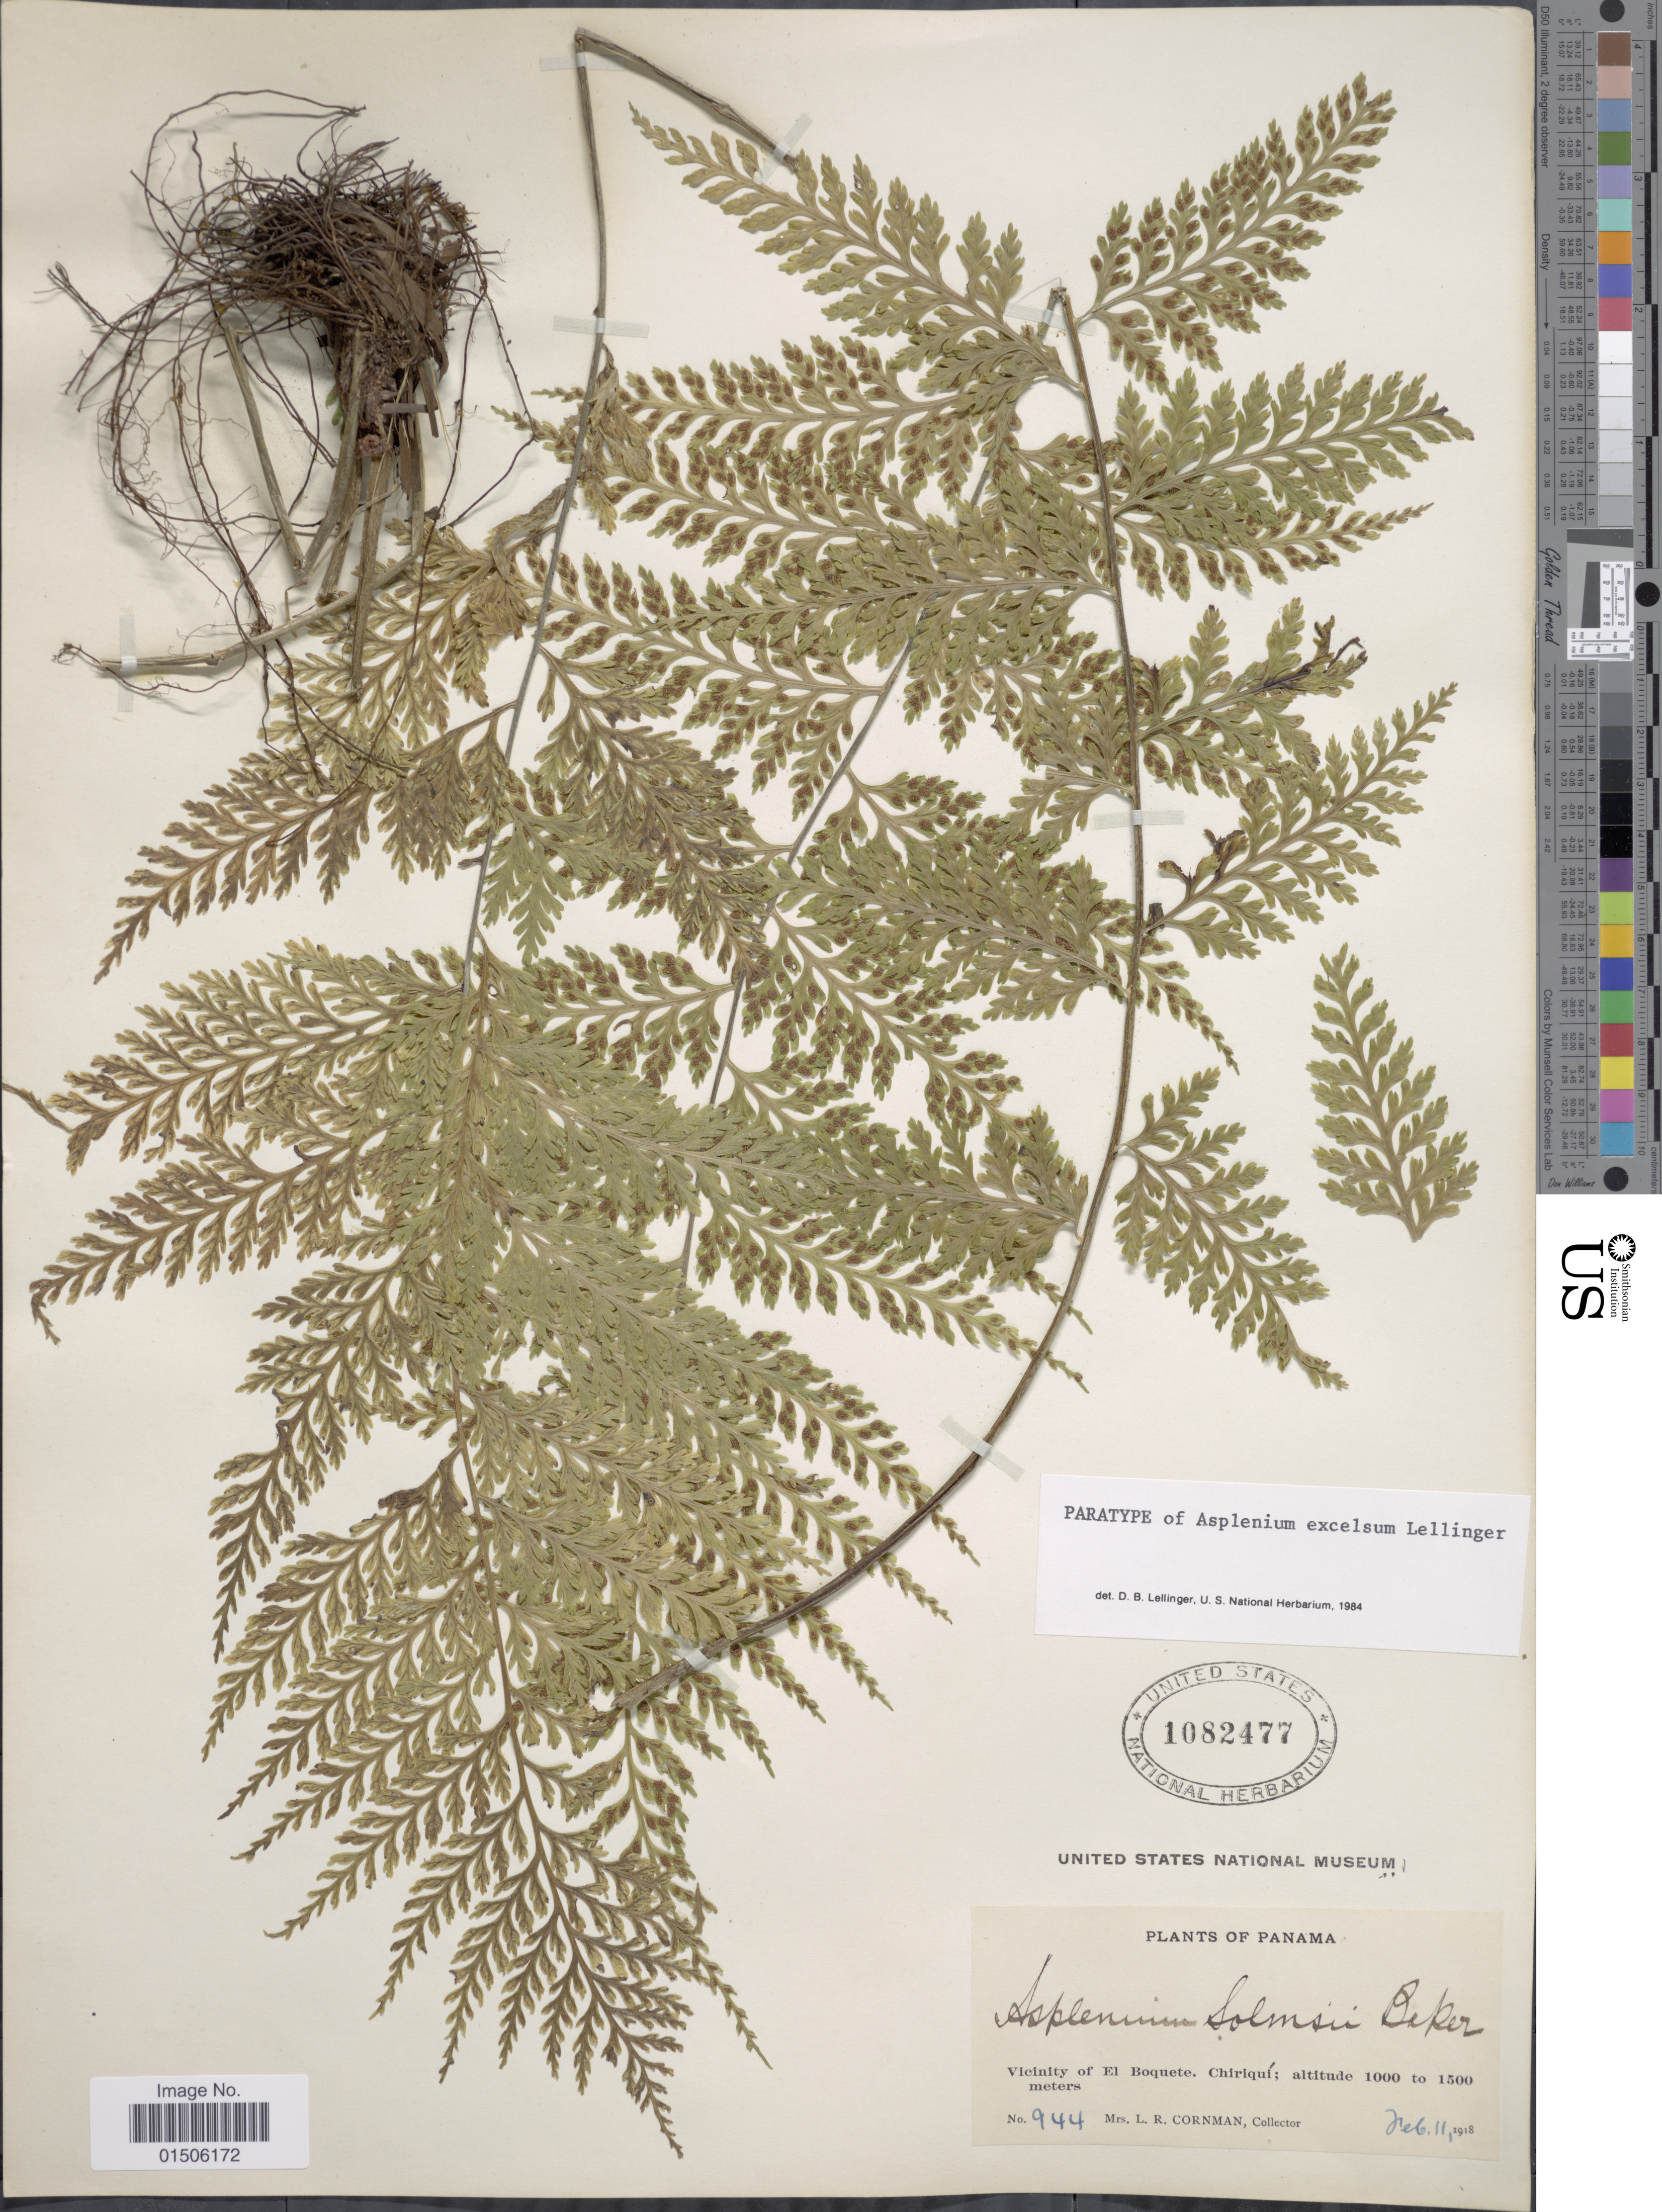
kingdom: Plantae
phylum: Tracheophyta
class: Polypodiopsida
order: Polypodiales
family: Aspleniaceae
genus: Asplenium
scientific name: Asplenium excelsum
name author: Lellinger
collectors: L. Cornman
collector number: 944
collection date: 1918-02-11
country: Panama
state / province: Chiriqui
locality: Vicinity of El Boquete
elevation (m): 1000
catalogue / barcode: US 1082477